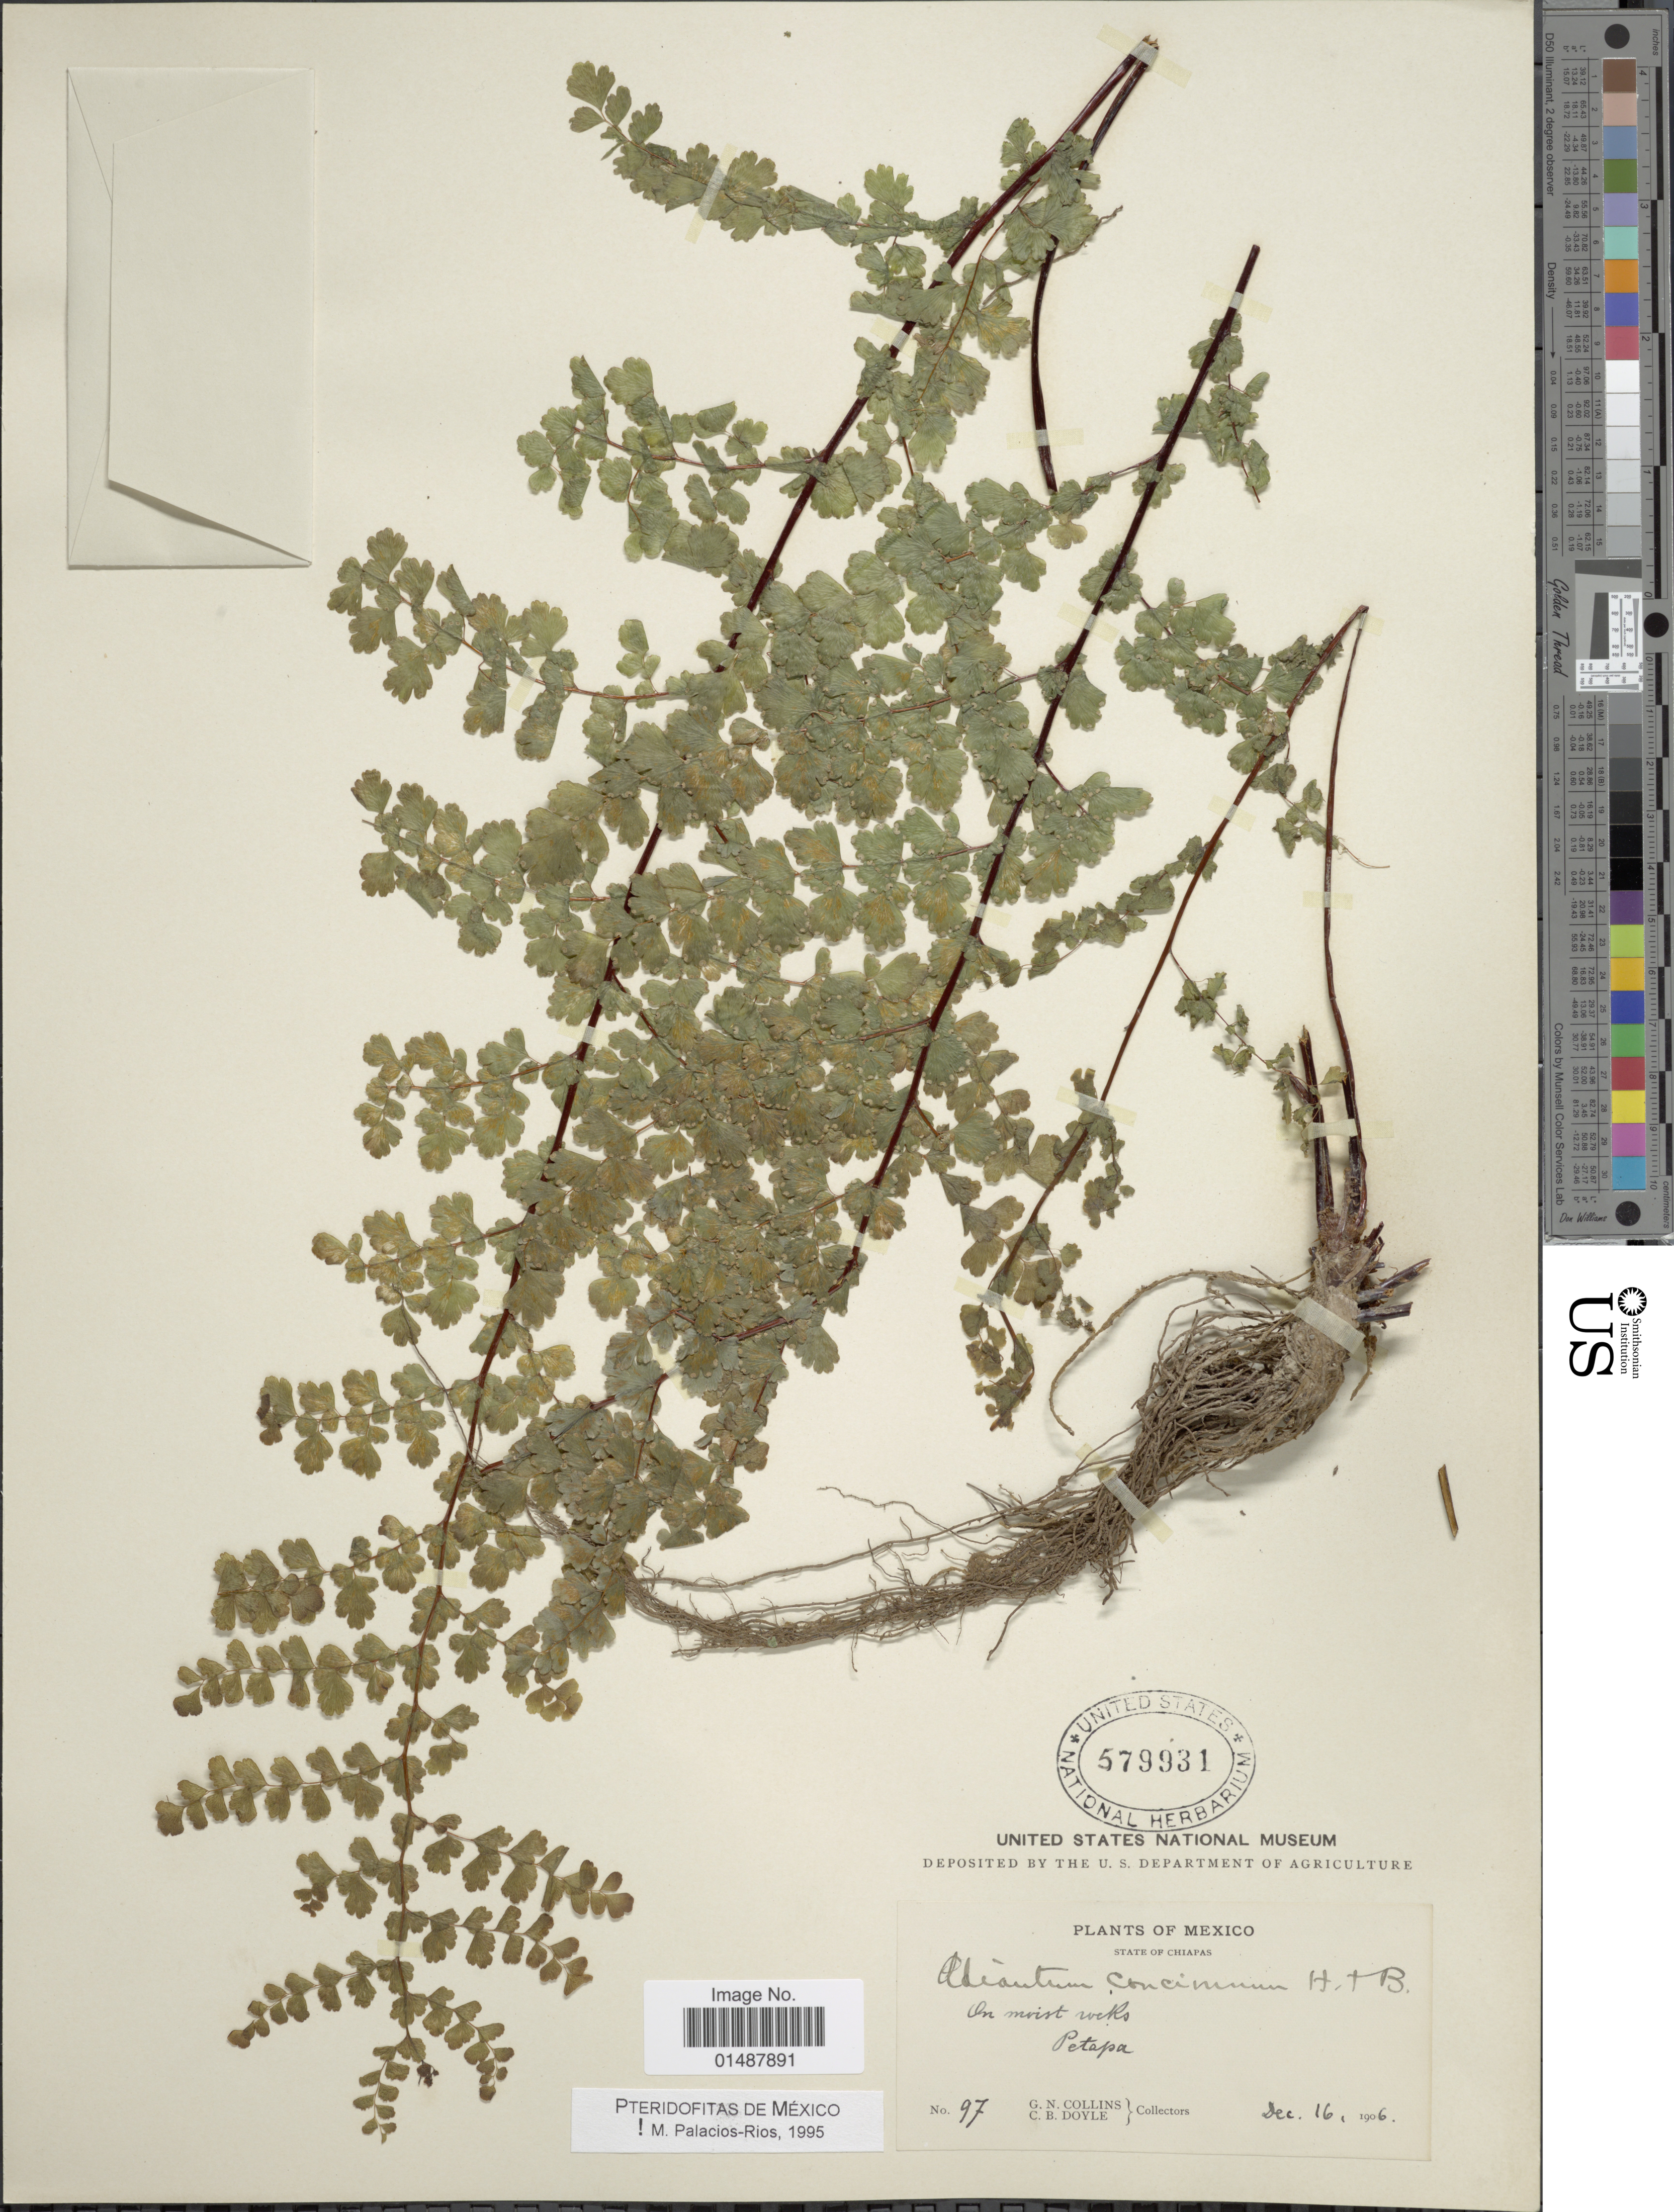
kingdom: Plantae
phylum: Tracheophyta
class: Polypodiopsida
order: Polypodiales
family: Pteridaceae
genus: Adiantum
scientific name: Adiantum concinnum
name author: Humb. & Bonpl. ex Willd.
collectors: G. Collins & C. Doyle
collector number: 97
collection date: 1906-12-16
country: Mexico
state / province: Chiapas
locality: Petapa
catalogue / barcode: US 579931